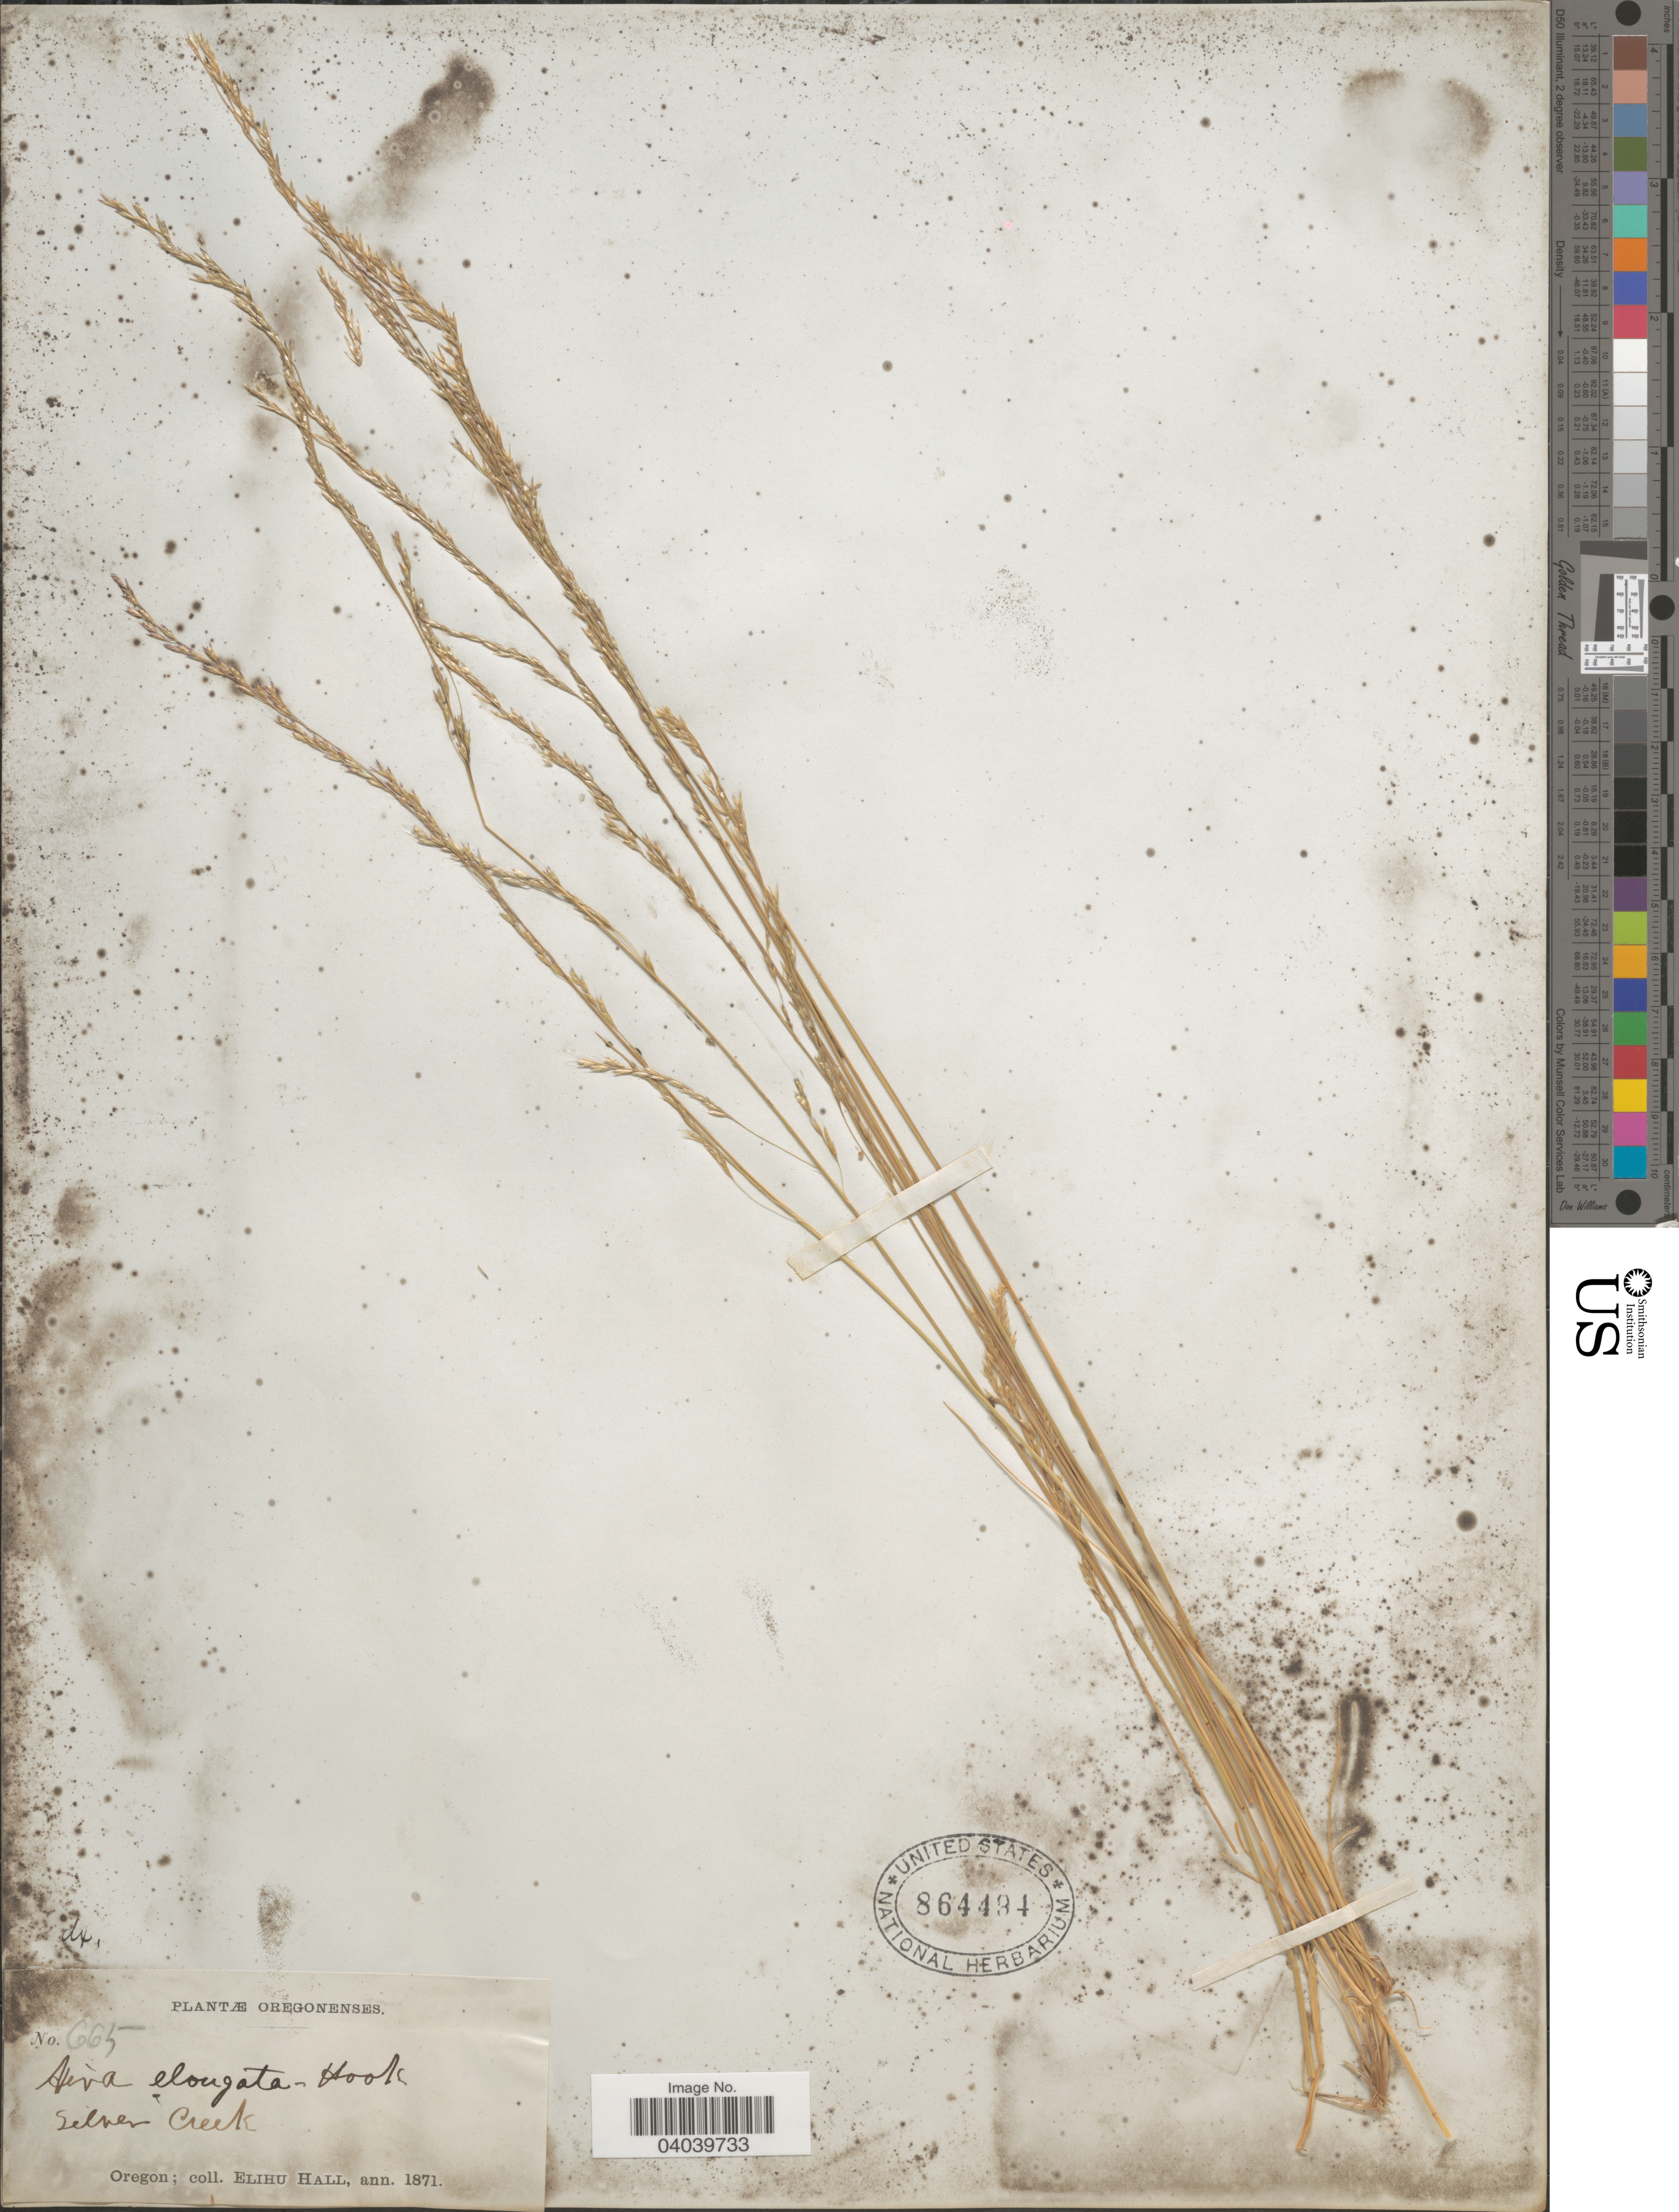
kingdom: Plantae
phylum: Tracheophyta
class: Liliopsida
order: Poales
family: Poaceae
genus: Deschampsia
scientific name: Deschampsia elongata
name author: (Hook.) Munro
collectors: E. Hall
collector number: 665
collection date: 1871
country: United States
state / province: Oregon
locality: Silver Creek.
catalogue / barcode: US 864494